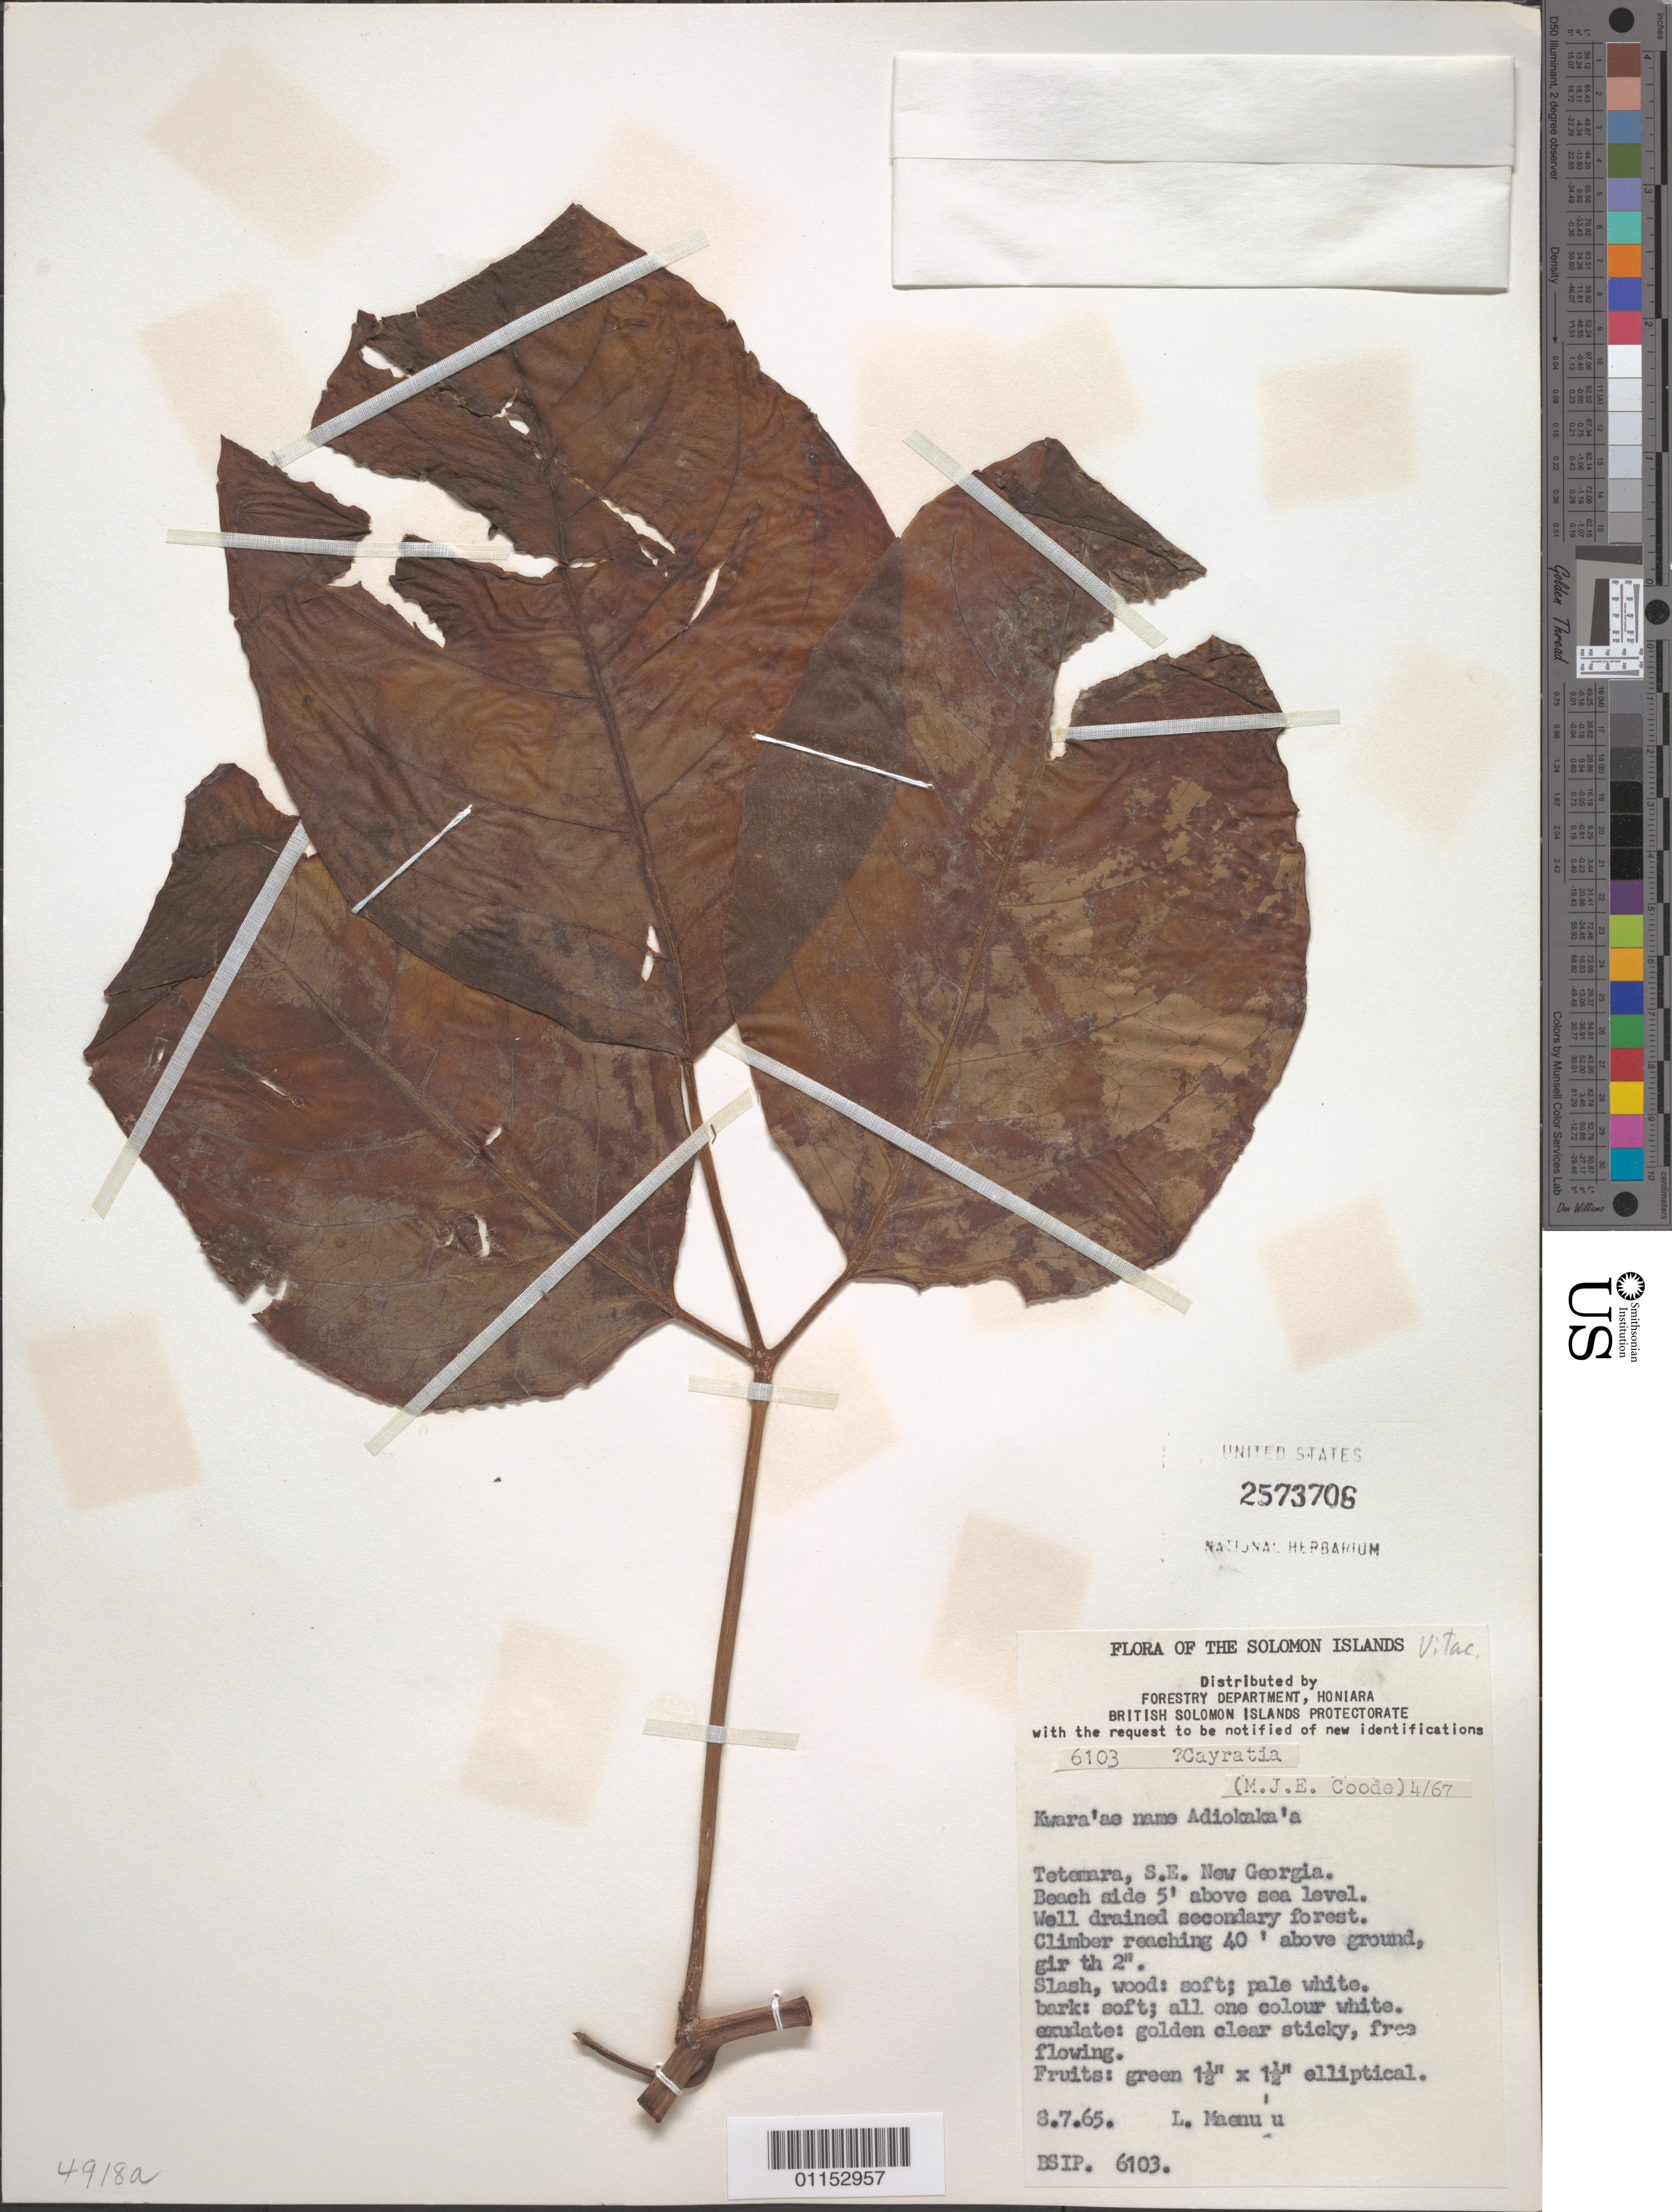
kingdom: Plantae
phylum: Tracheophyta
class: Magnoliopsida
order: Vitales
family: Vitaceae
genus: Cayratia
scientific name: Cayratia sp.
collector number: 6103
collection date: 1965-07-08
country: Solomon Islands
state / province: Solomon Islands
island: New Georgia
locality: Tetemara, SE New Georgia.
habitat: Well drained secondary forest. Climber.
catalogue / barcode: US 2573706